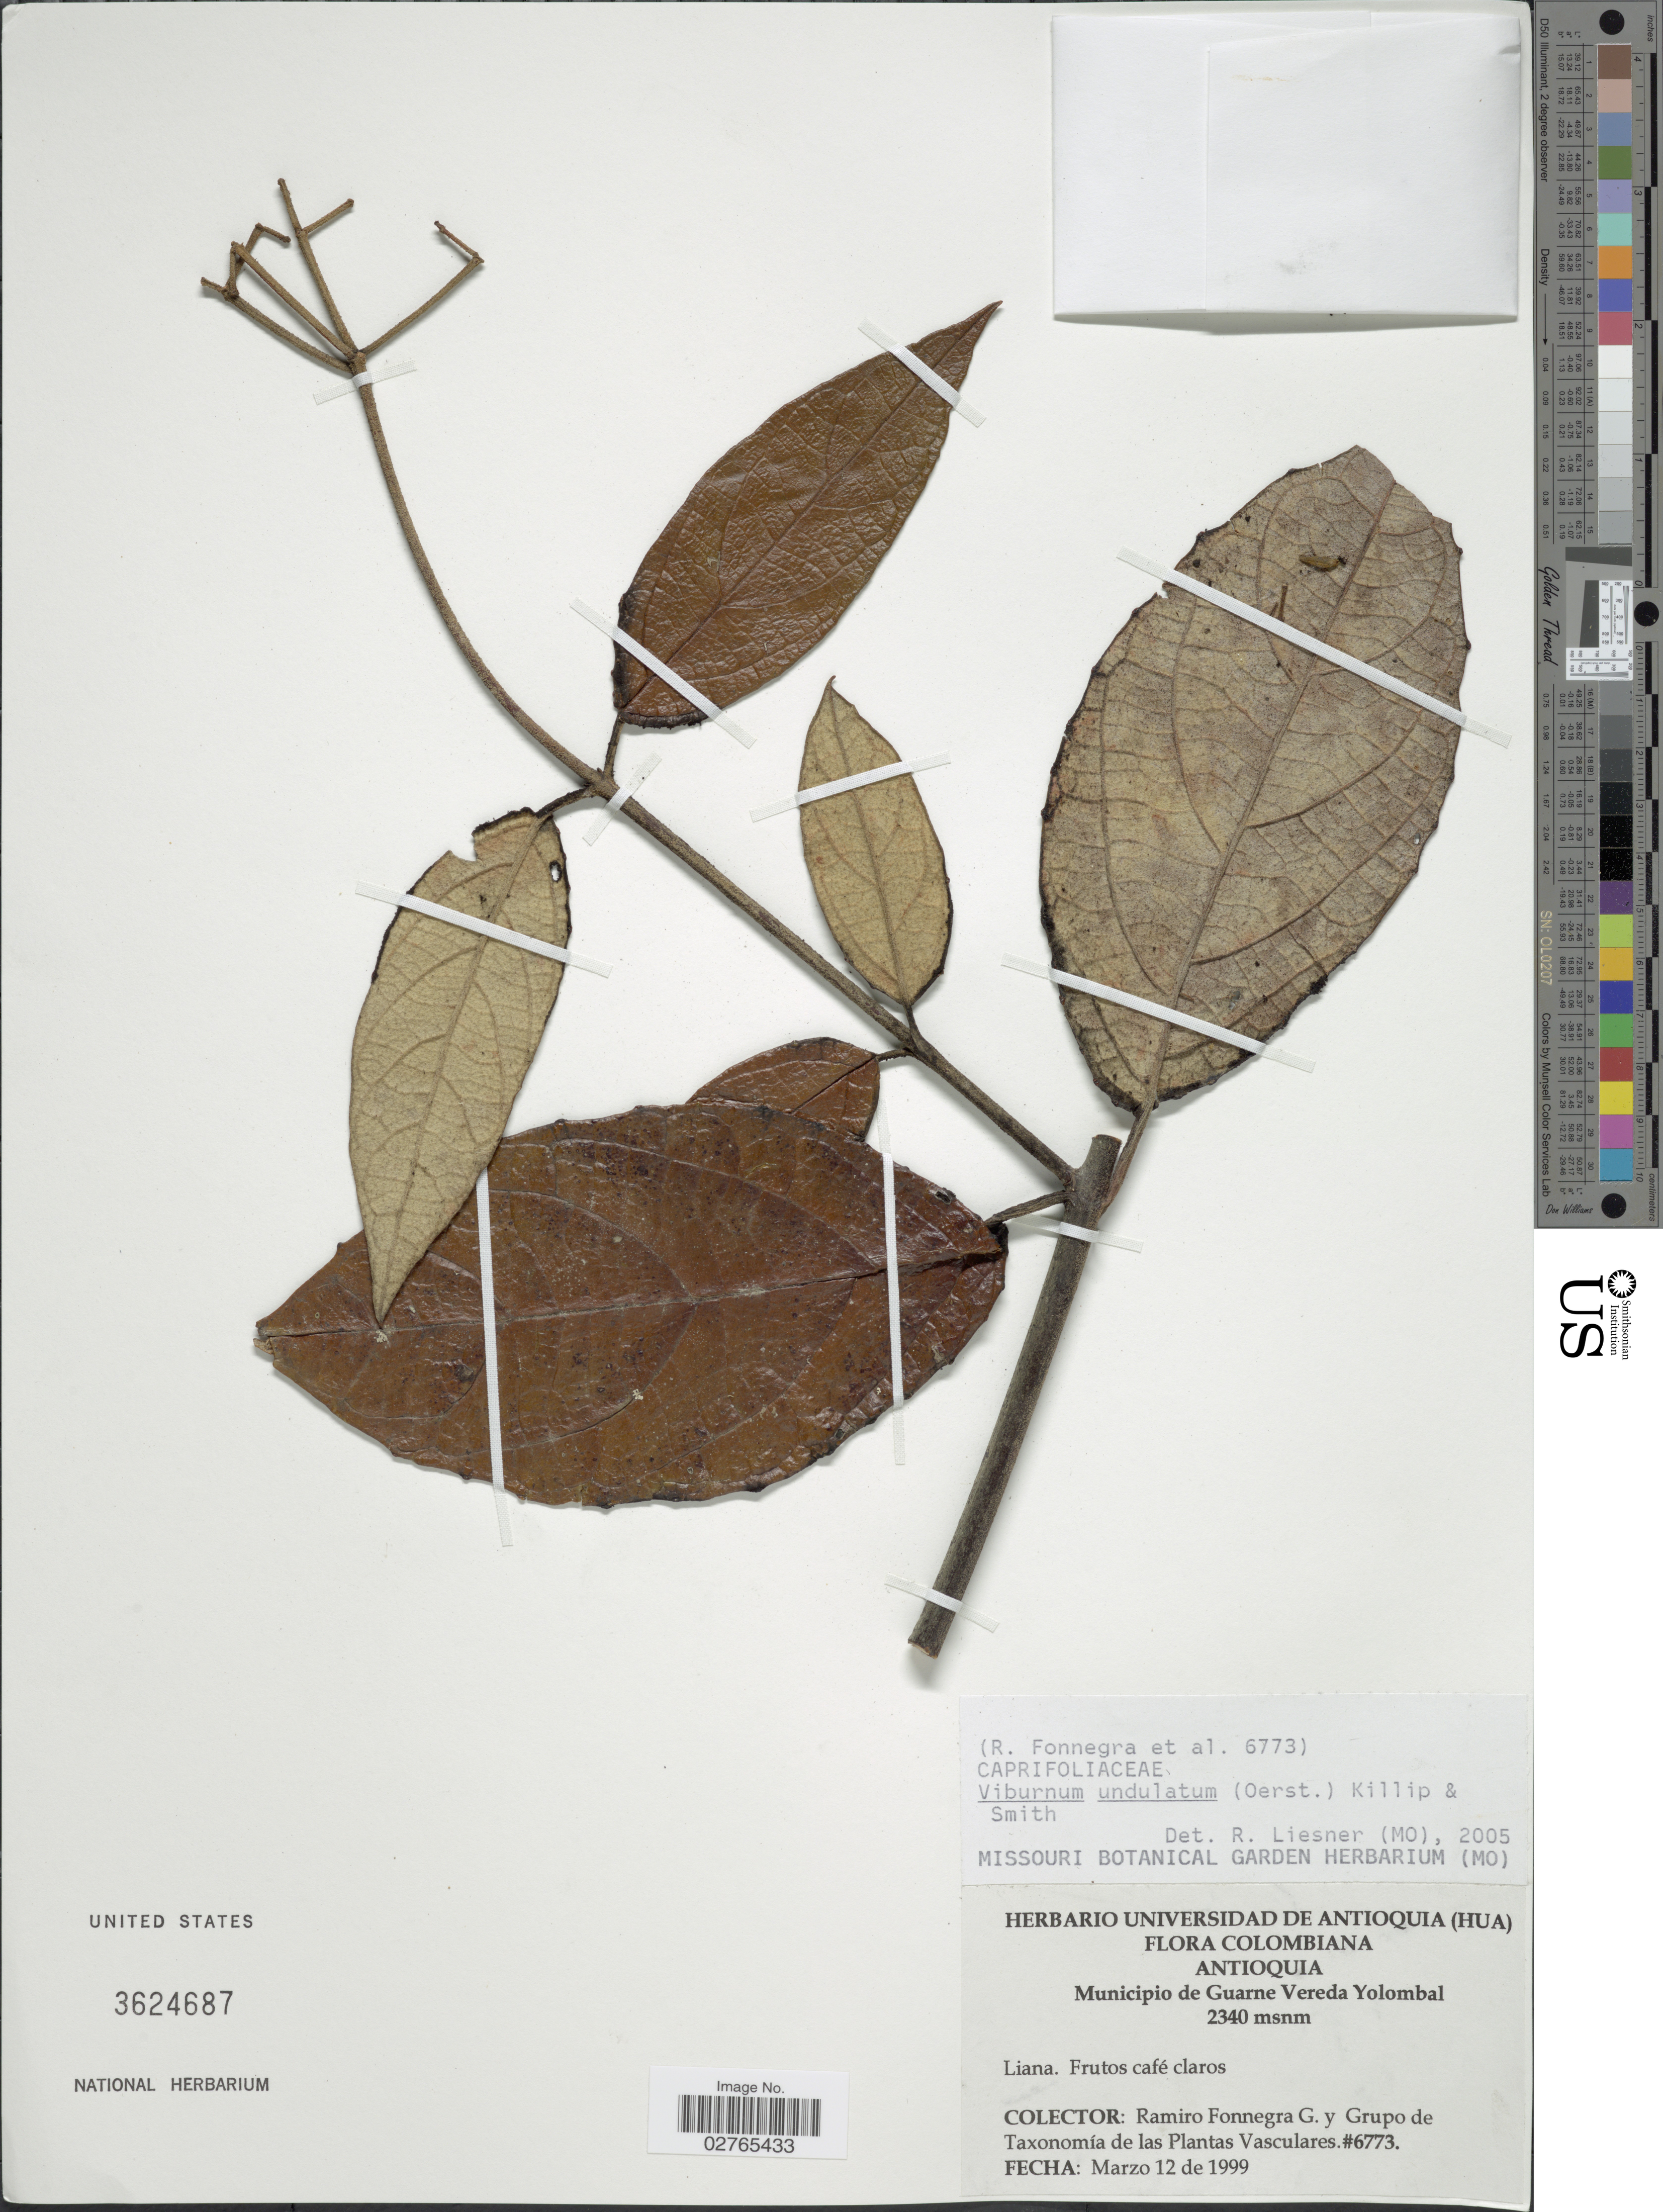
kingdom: Plantae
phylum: Tracheophyta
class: Magnoliopsida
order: Dipsacales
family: Viburnaceae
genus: Viburnum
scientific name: Viburnum undulatum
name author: (Oerst.) Killip & A.C. Sm.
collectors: R. Fonnegra G. & et al.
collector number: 6773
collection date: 1999-03-12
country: Colombia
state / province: Antioquia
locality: Municipio de Guarne Vereda Yolombal.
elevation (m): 2340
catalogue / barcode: US 3624687